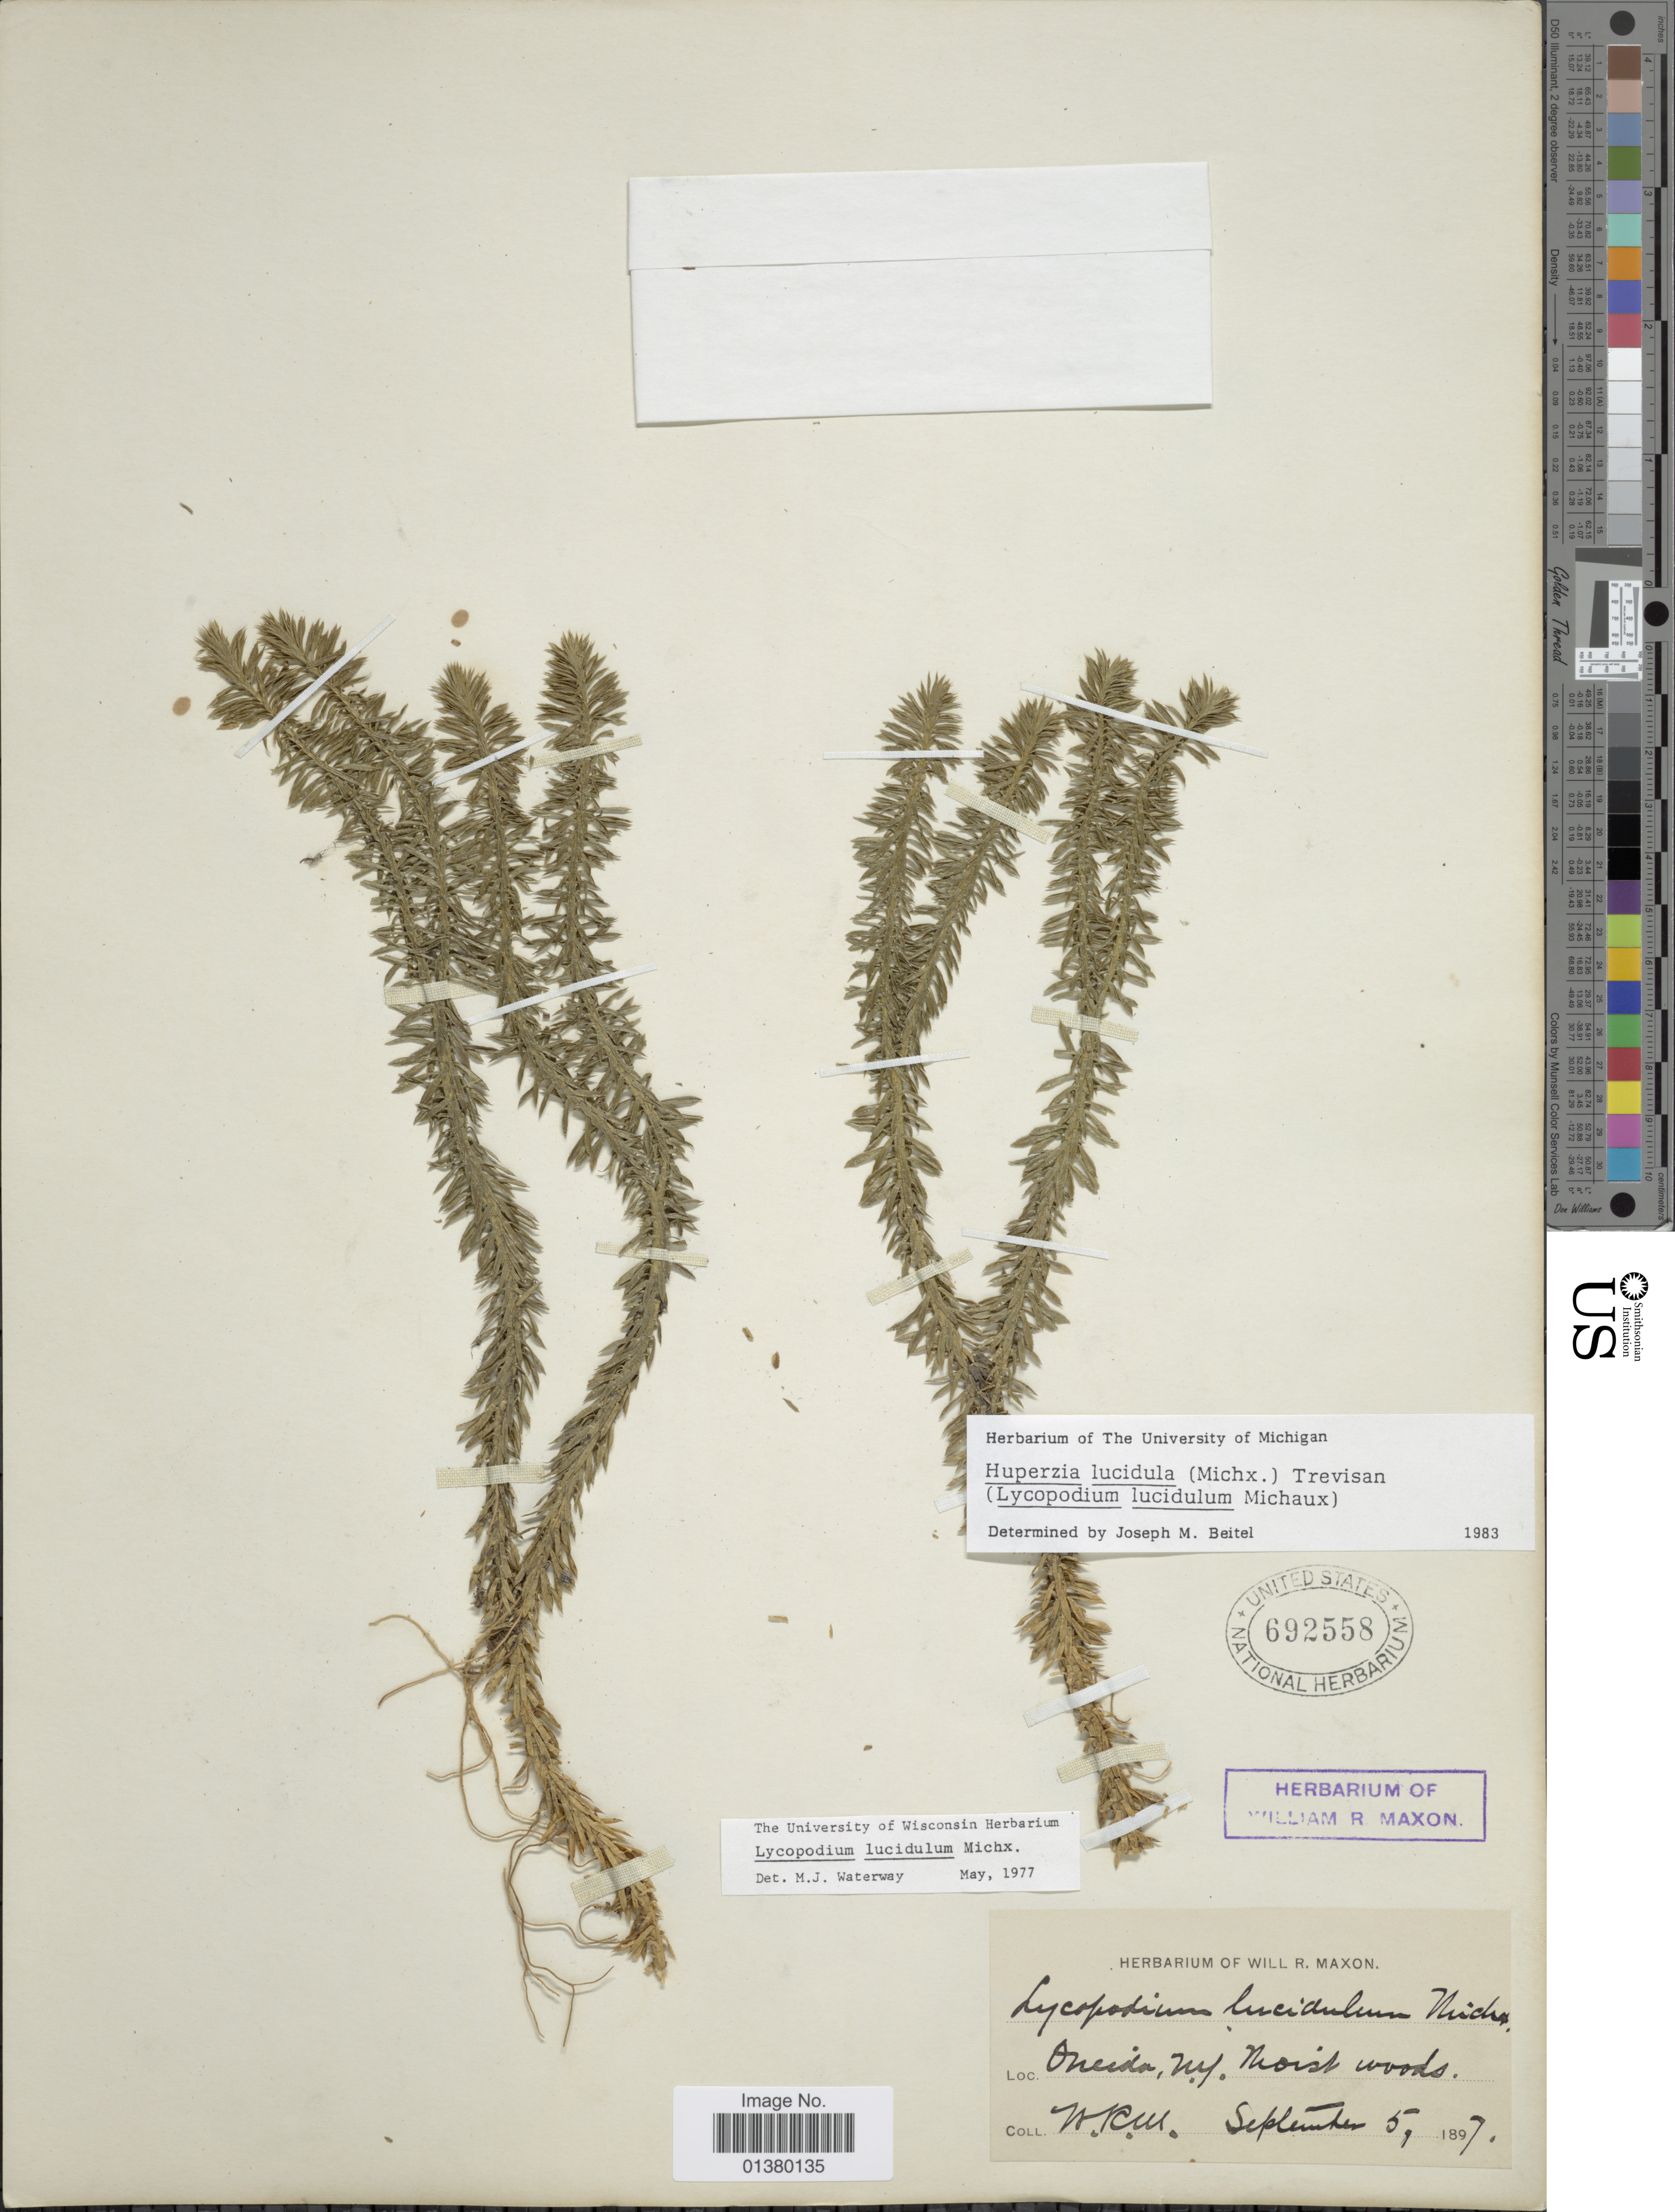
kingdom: Plantae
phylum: Tracheophyta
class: Lycopodiopsida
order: Lycopodiales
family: Lycopodiaceae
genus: Huperzia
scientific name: Huperzia lucidula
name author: (Michx.) Trevis.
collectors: W. R. Maxon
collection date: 1897-09-05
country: United States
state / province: New York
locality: Oneida, Moist woods.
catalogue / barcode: US 692558